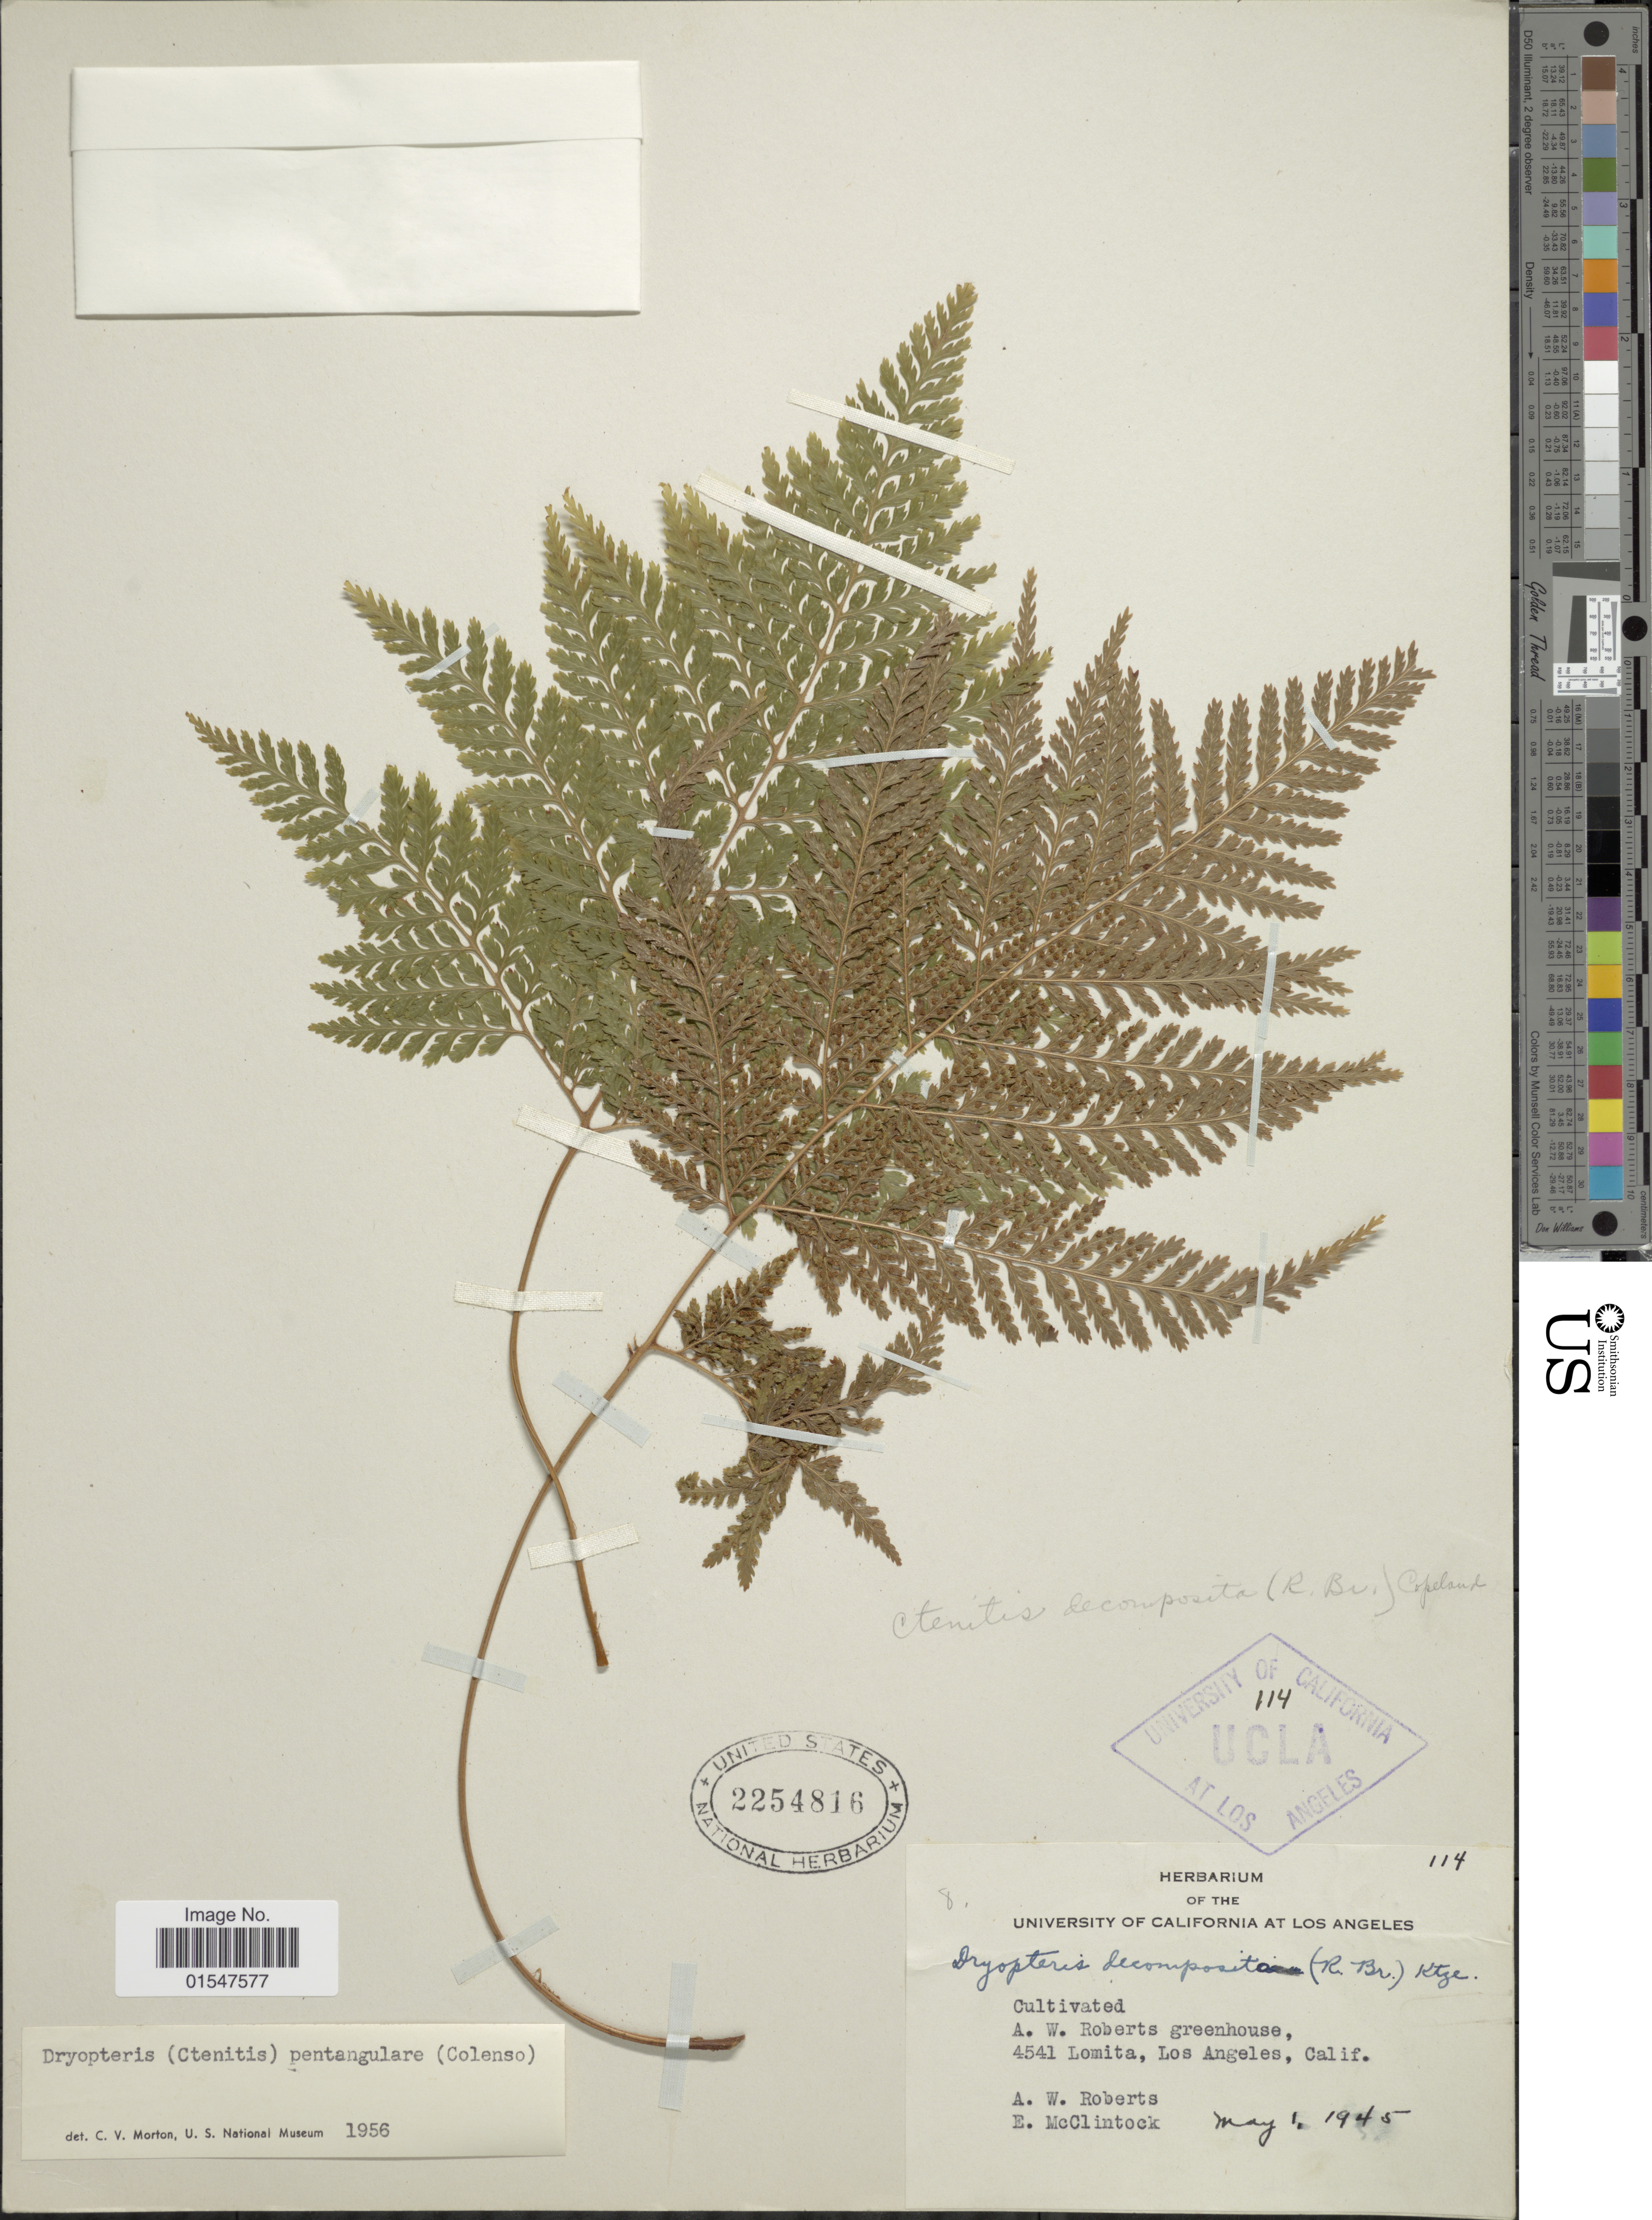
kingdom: Plantae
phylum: Tracheophyta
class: Polypodiopsida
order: Polypodiales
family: Dryopteridaceae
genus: Ctenitis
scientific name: Ctenitis pentangulare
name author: Colenso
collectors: A. Roberts & E. McClintock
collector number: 114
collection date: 1945-05-01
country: United States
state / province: California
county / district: Los Angeles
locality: A. W. Roberts greenhouse, 4541 Lomita, Los Angeles, Calif.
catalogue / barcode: US 2254816